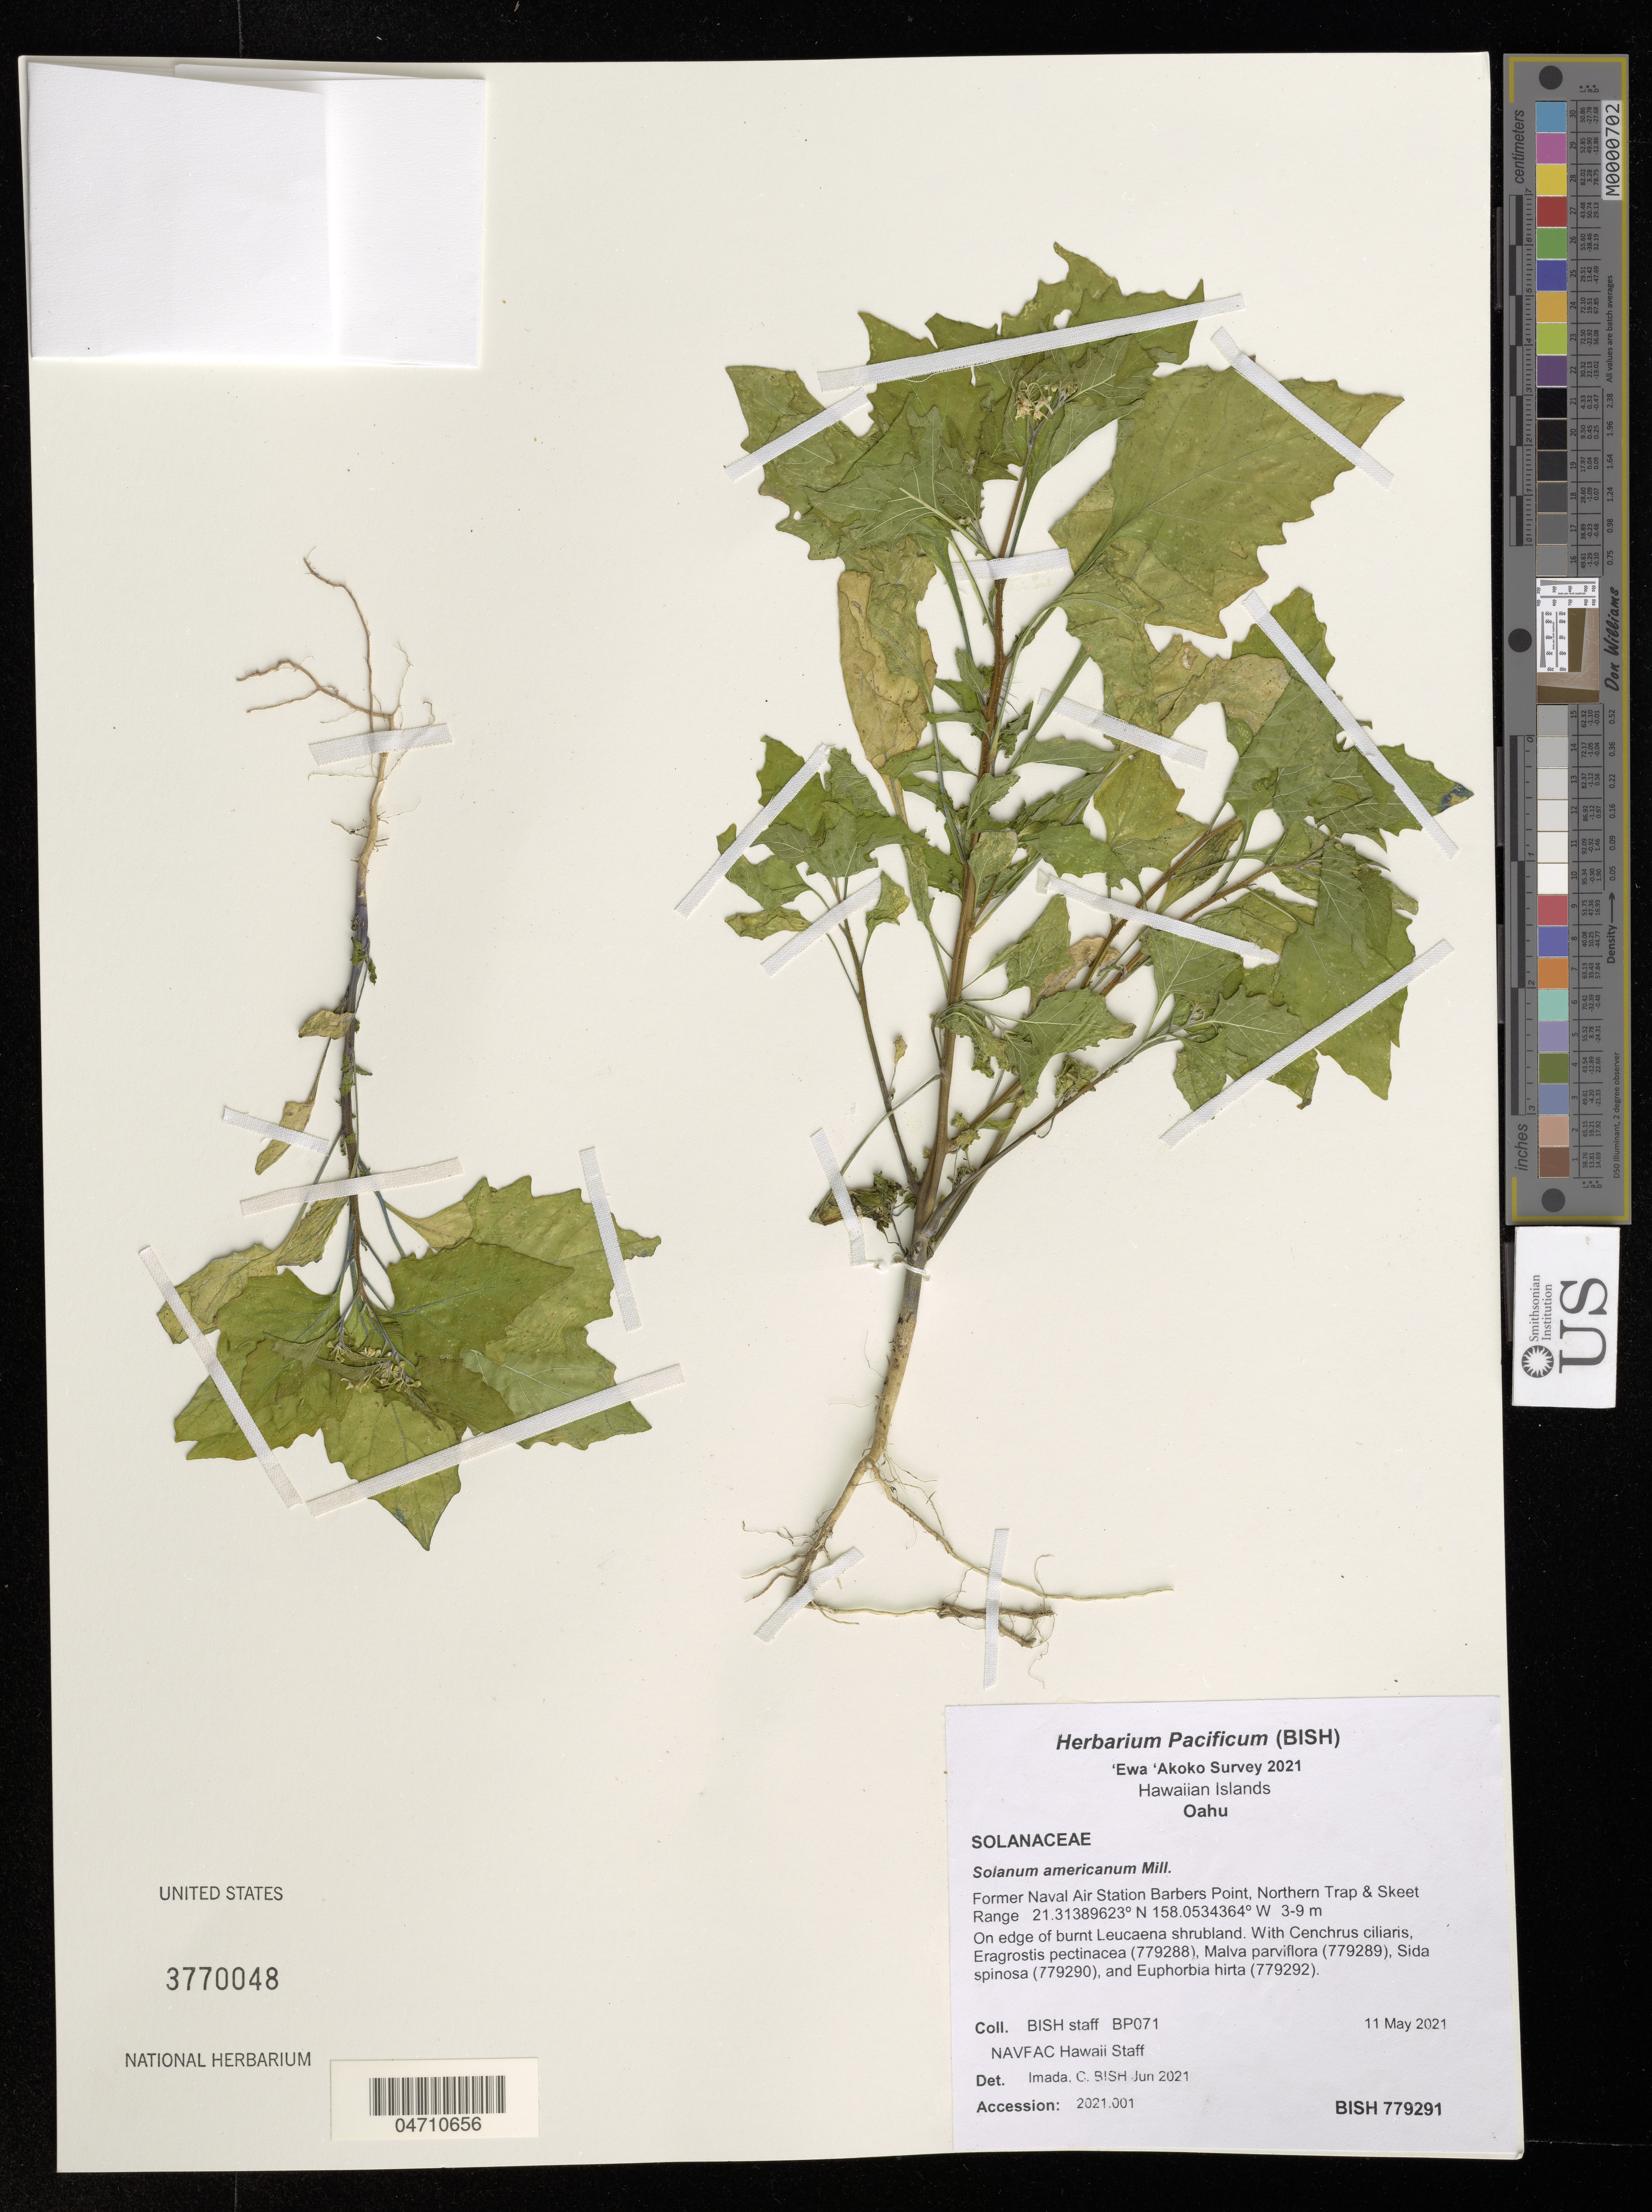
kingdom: Plantae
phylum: Tracheophyta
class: Magnoliopsida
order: Solanales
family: Solanaceae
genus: Solanum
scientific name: Solanum americanum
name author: Mill.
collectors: Bernice P. Bishop Museum & N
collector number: BP071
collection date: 2021-05-11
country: United States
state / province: Hawaii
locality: Hawaiian Islands. Oahu. Former Naval Air Station Barbers Point, Northern Trap & Skeet Range.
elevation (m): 3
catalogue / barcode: US 3770048